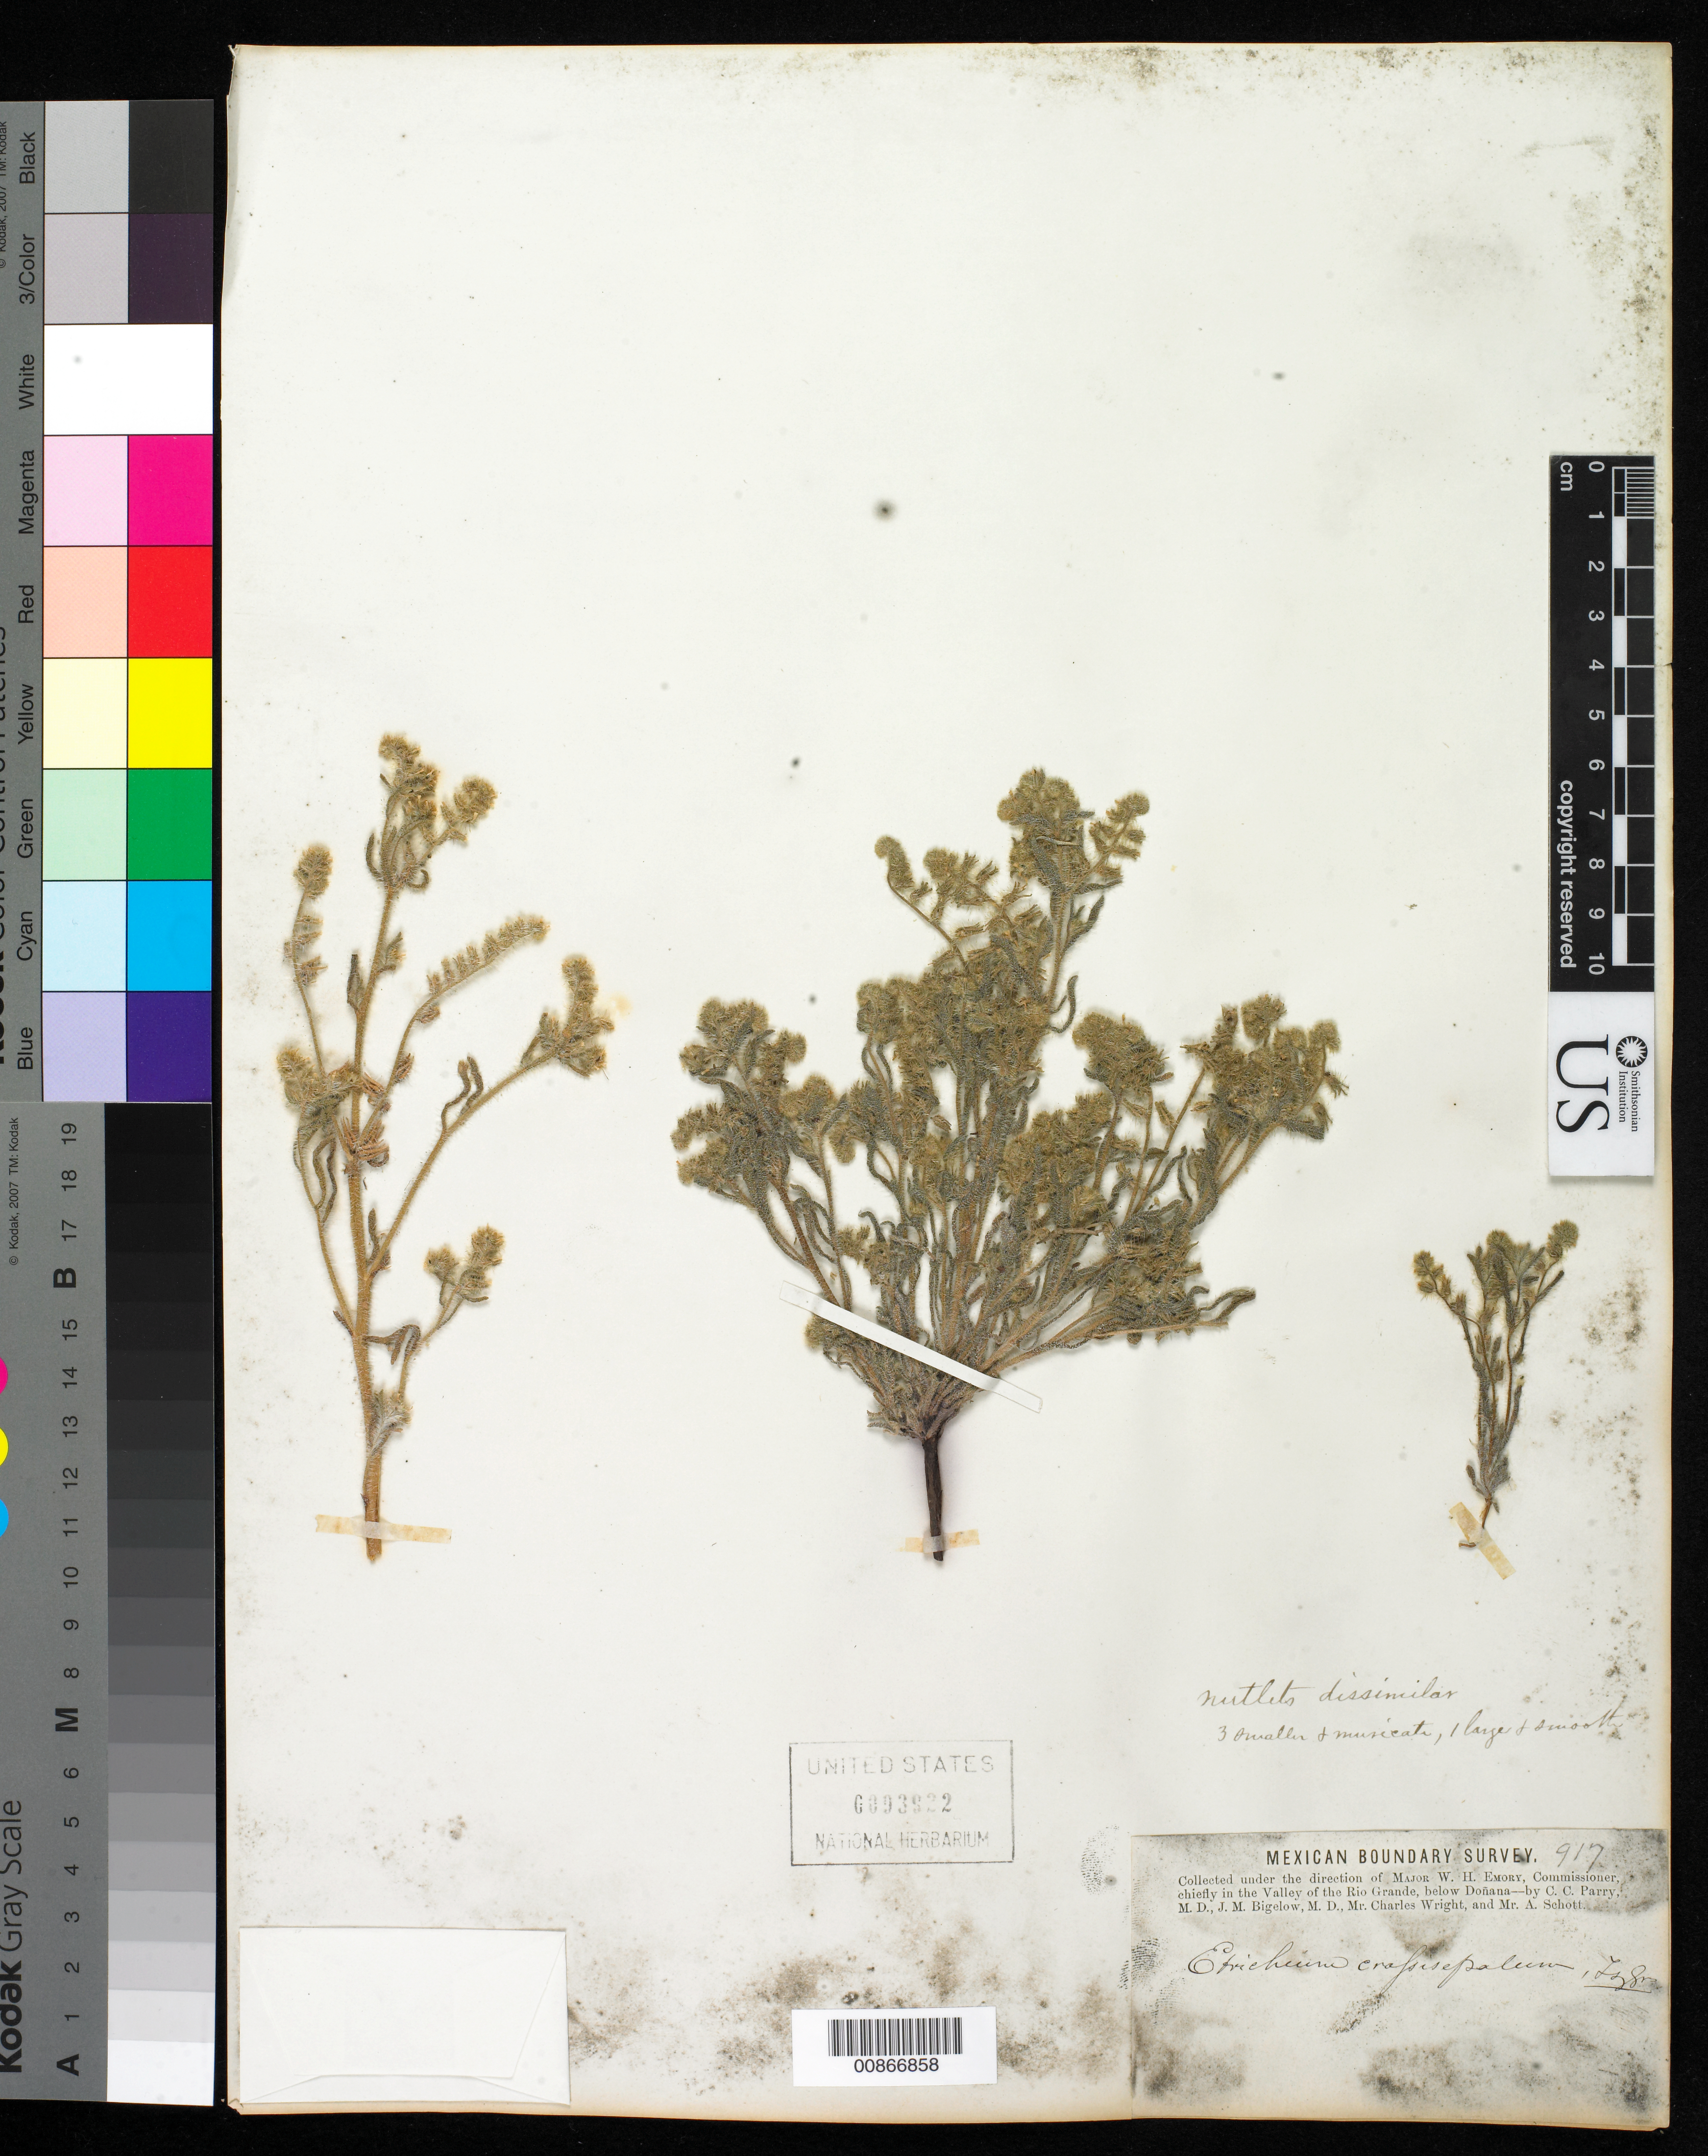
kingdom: Plantae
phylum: Tracheophyta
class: Magnoliopsida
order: Boraginales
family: Boraginaceae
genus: Cryptantha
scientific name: Cryptantha crassisepala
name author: (Torr. & A. Gray) Greene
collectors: C. C. Parry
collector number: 917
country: United States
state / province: New Mexico / Texas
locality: Valley of the Rio Grande, below Doñana.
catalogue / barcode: US 93922